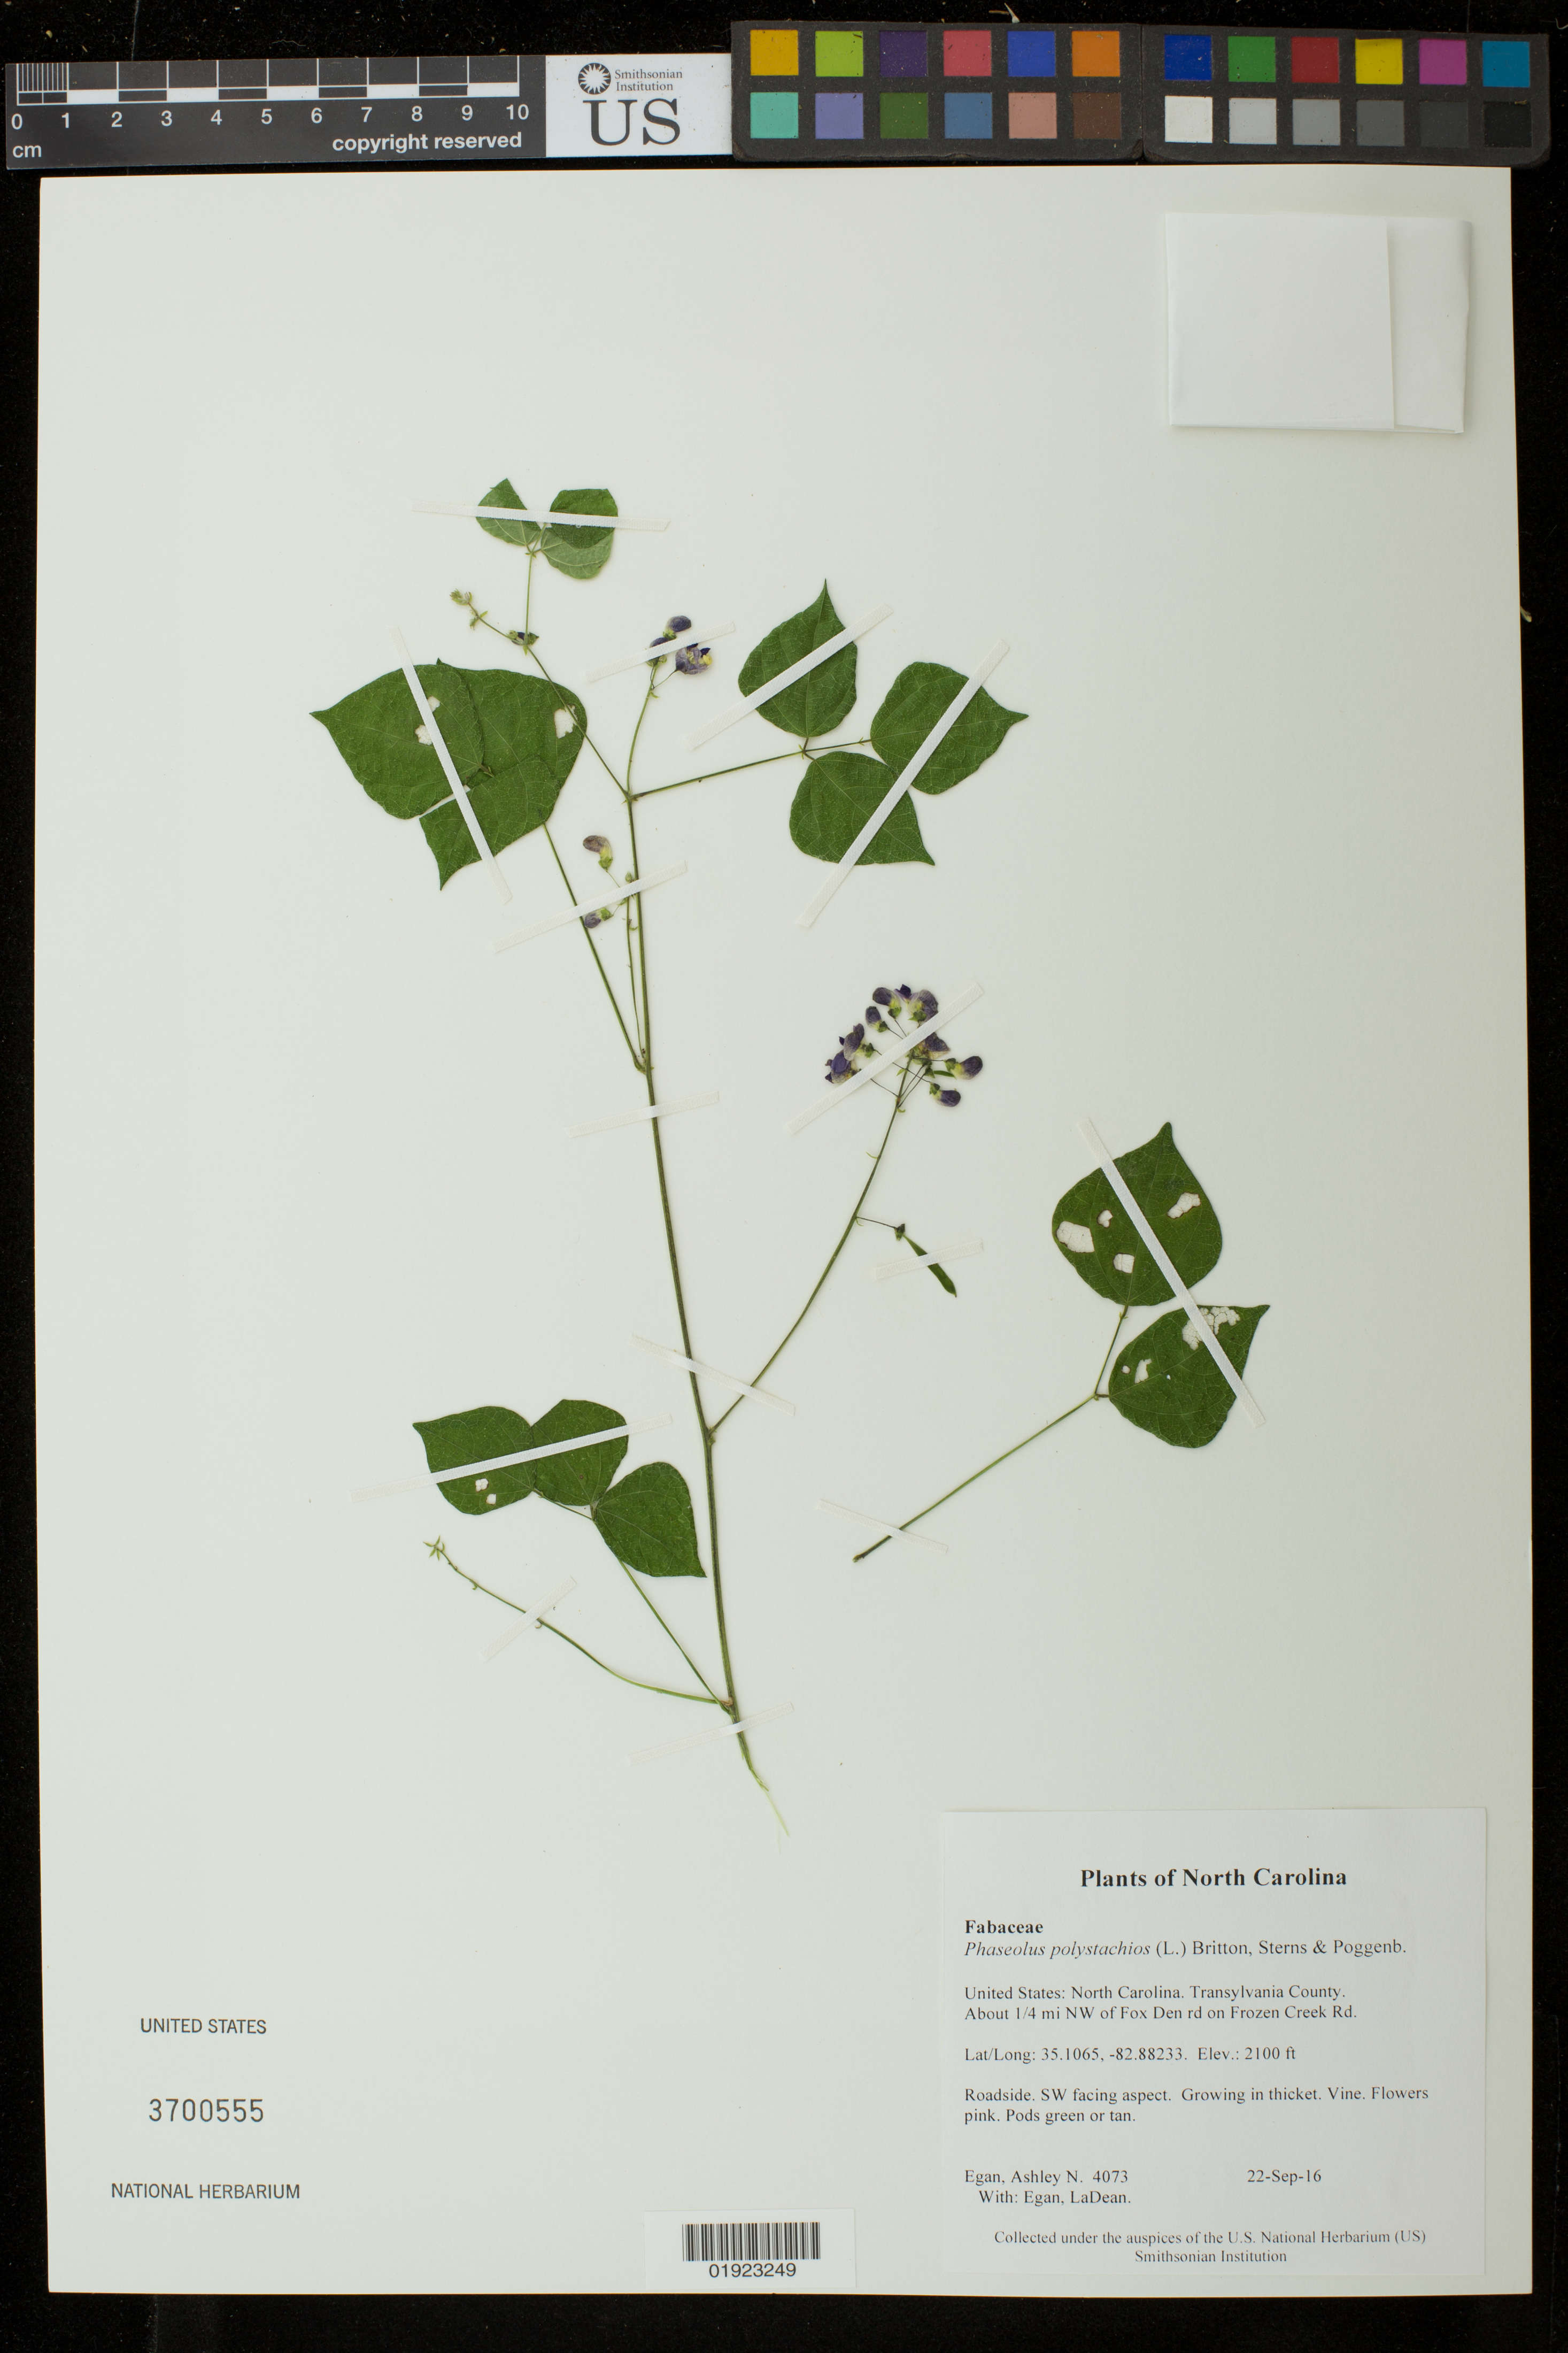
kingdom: Plantae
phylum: Tracheophyta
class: Magnoliopsida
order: Fabales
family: Fabaceae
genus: Phaseolus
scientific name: Phaseolus polystachios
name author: (L.) Britton, Stearns & Poggenb.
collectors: A. N. Egan & L. Egan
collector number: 4073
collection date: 2016-09-22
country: United States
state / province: North Carolina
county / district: Transylvania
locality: About 1/4 mi NW of Fox Den rd on Frozen Creek Rd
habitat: Roadside. SW facing aspect. Growing in thicket.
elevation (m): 640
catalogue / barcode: US 3700555